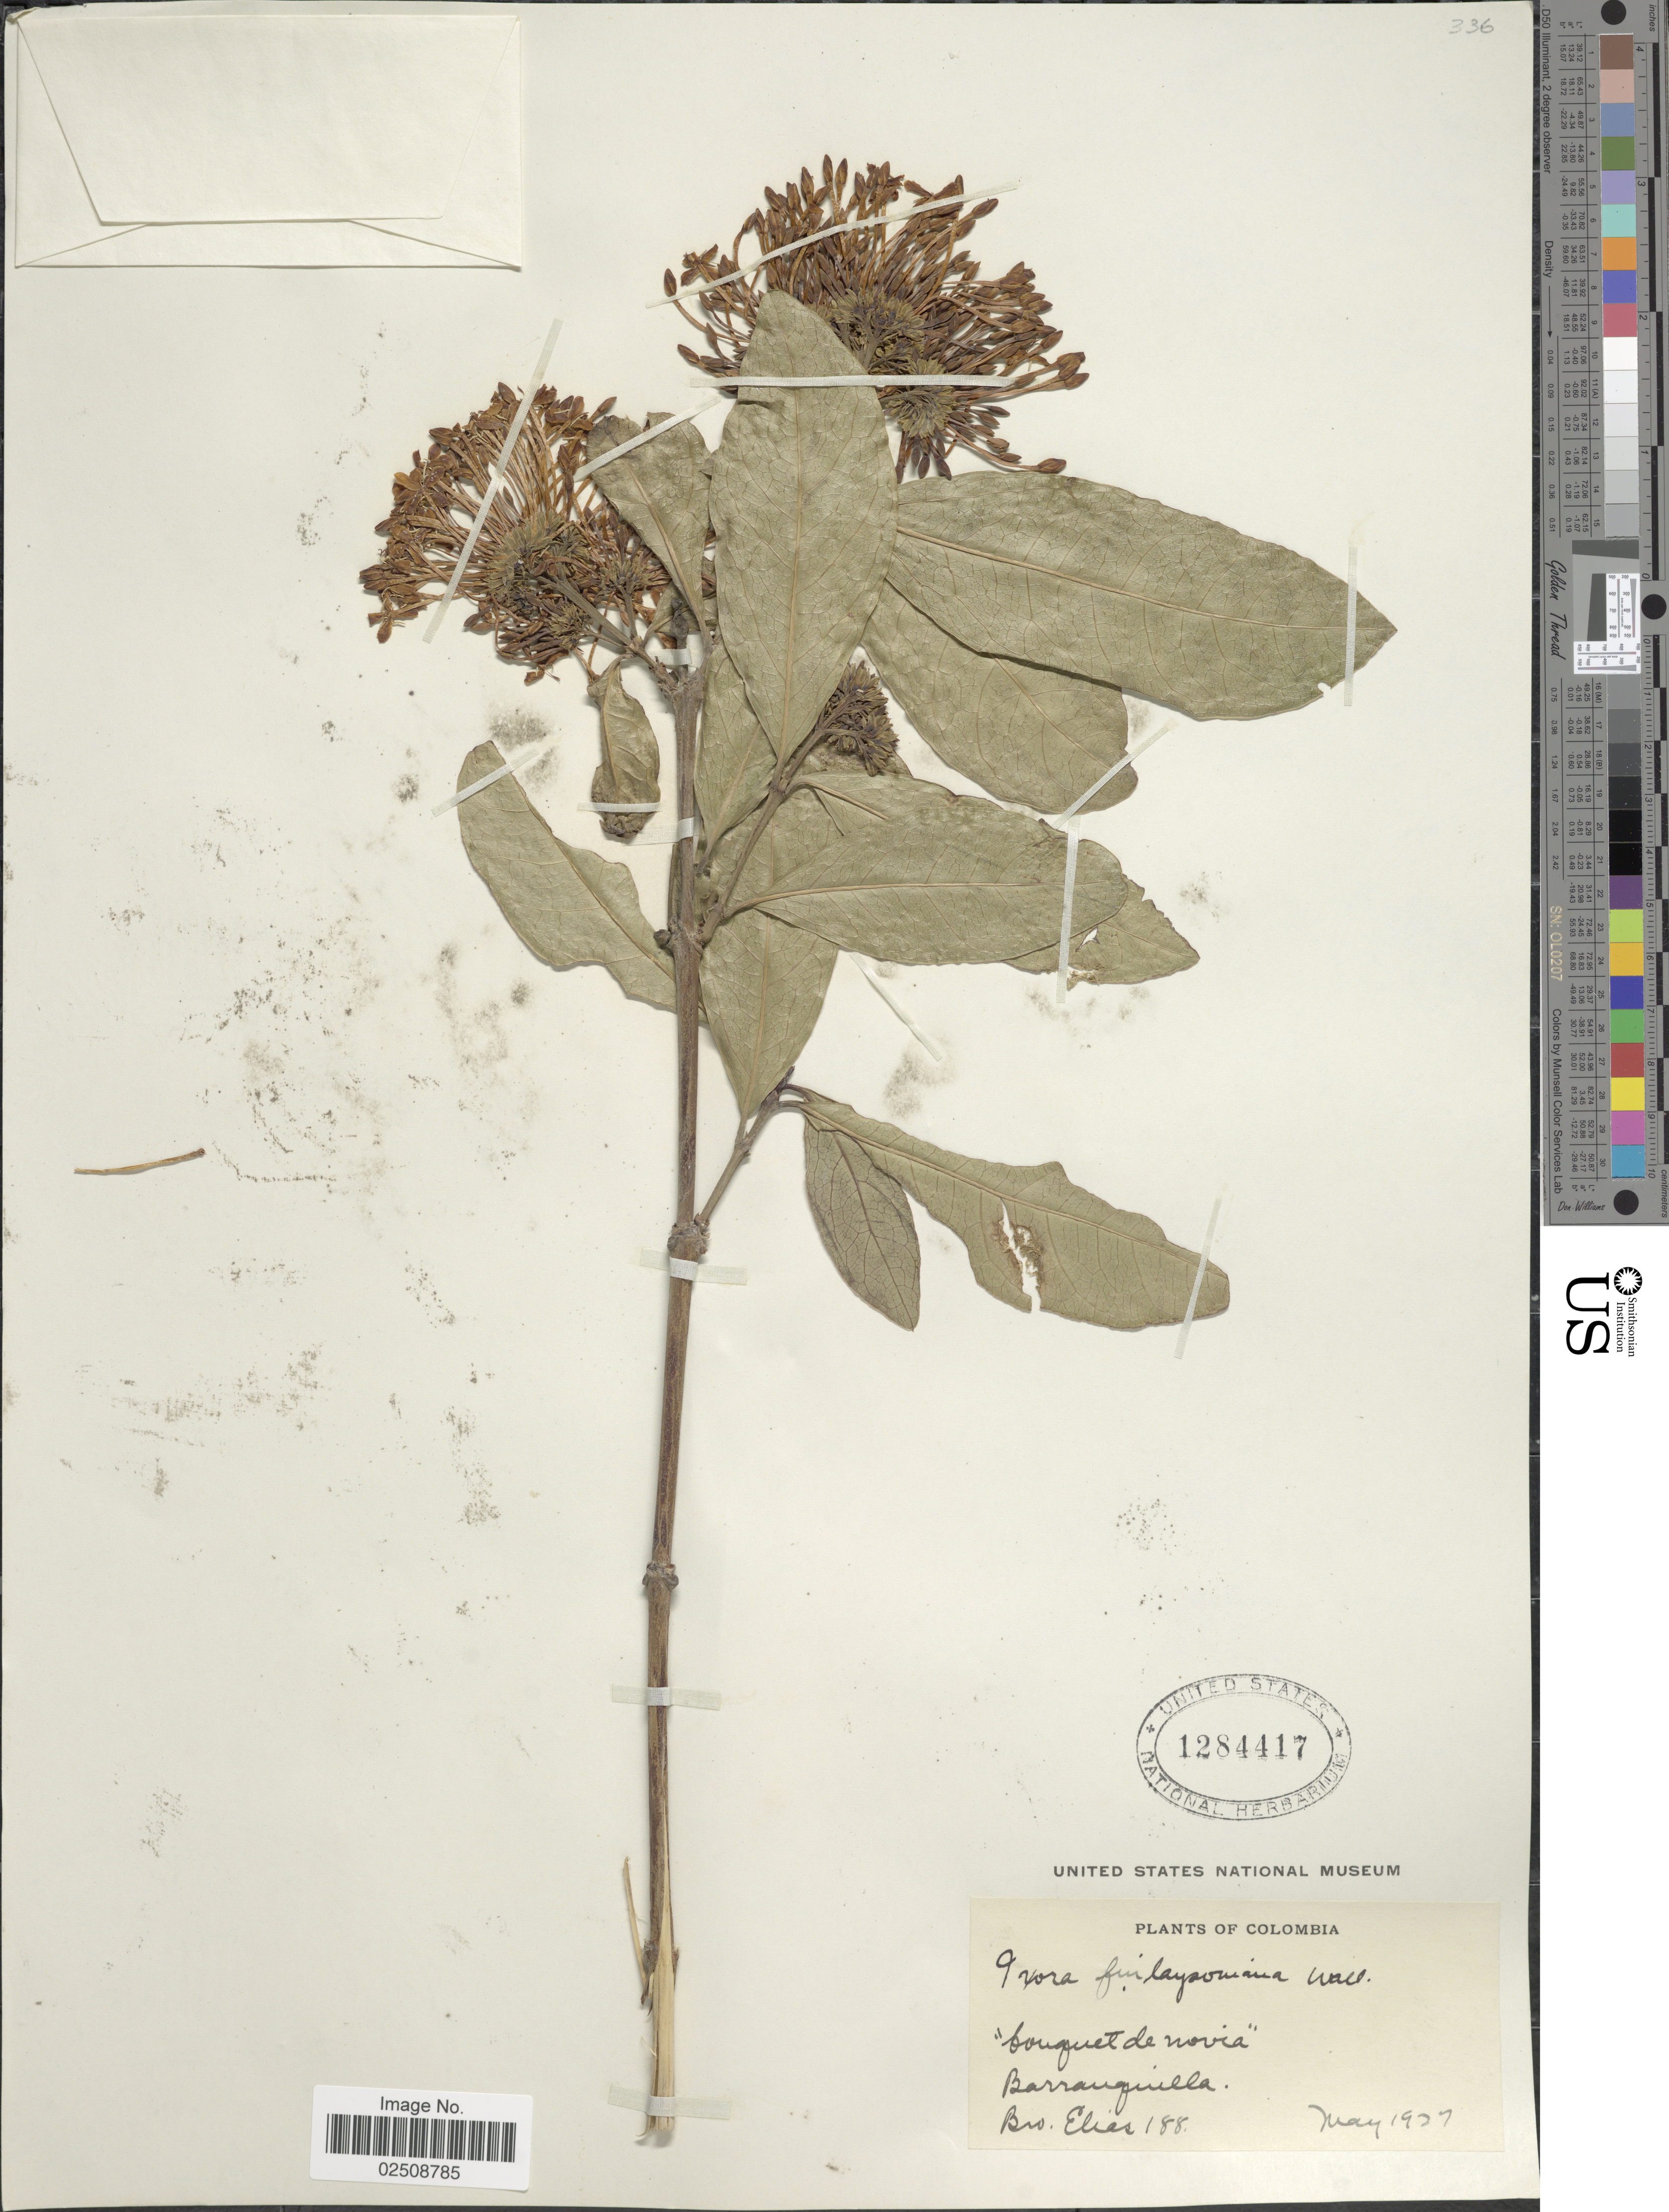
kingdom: Plantae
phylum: Tracheophyta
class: Magnoliopsida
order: Gentianales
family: Rubiaceae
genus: Ixora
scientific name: Ixora finlaysoniana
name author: Wall. ex G. Don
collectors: Bro. Elias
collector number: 188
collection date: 1927-05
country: Colombia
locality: Barranquilla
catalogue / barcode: US 1284417